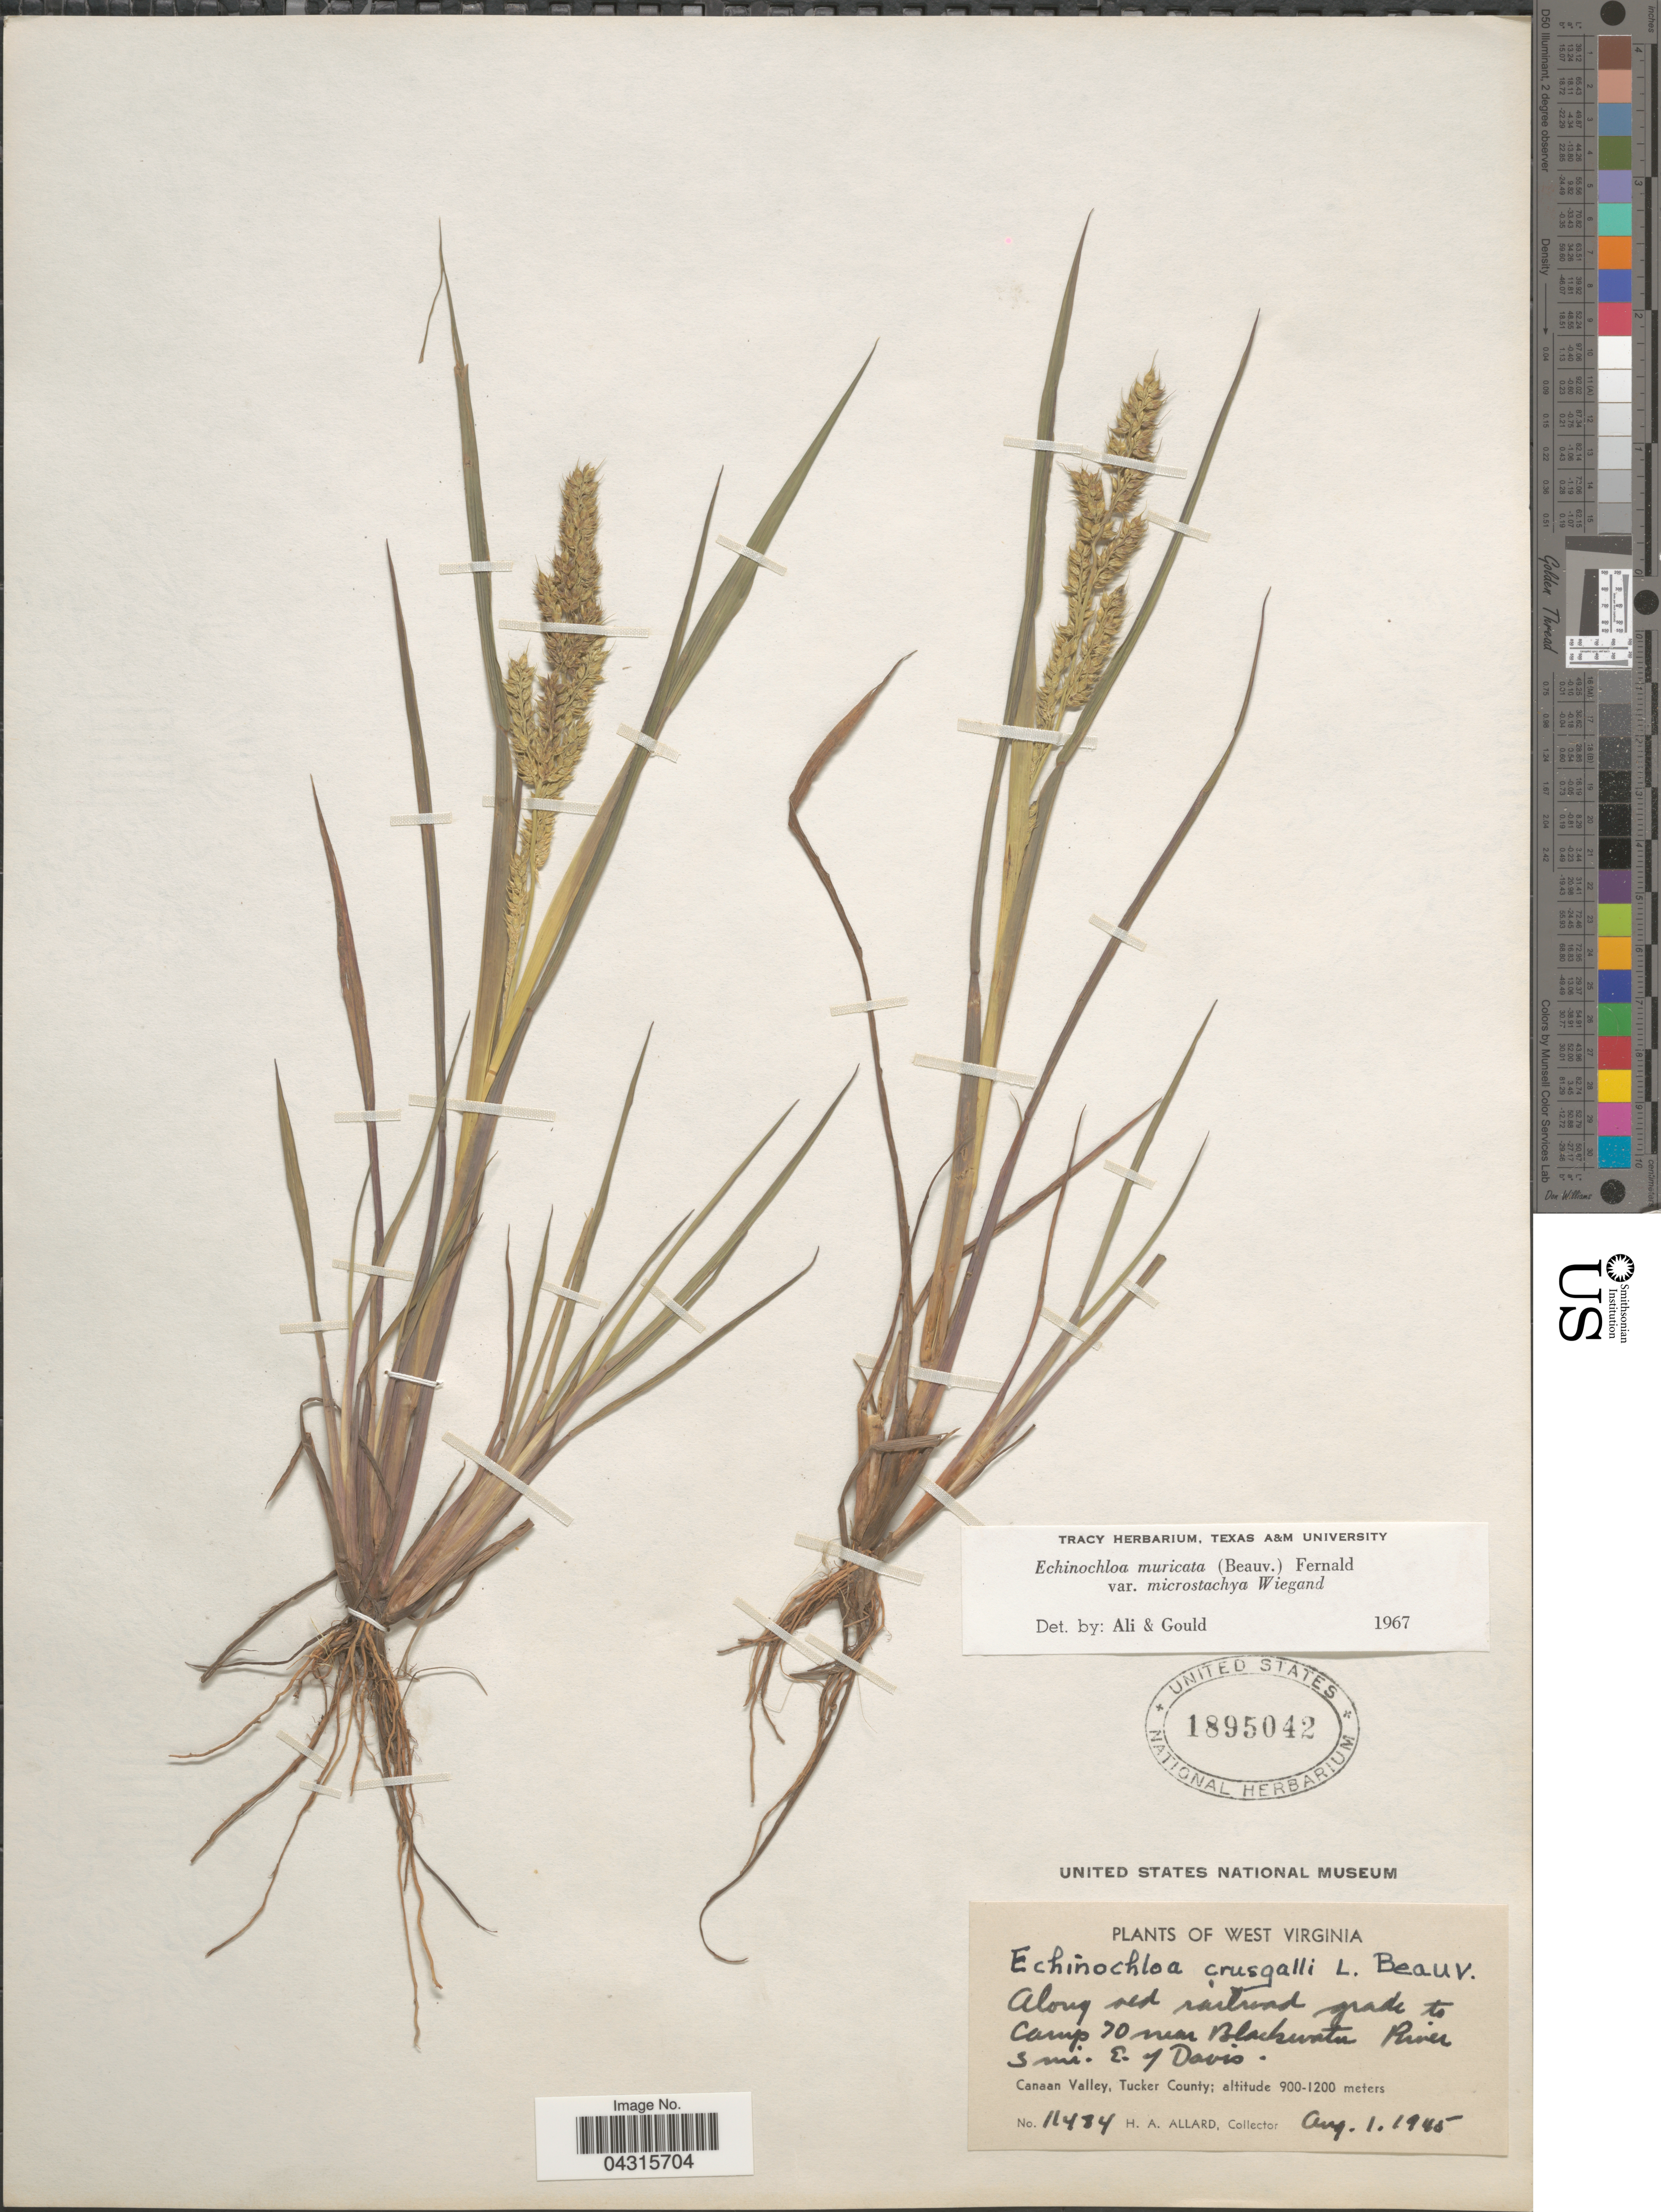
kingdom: Plantae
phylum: Tracheophyta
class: Liliopsida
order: Poales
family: Poaceae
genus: Echinochloa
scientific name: Echinochloa muricata var. microstachya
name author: Wiegand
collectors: H. A. Allard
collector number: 11484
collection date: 1945-08-01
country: United States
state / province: West Virginia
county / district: Tucker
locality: Along red railroad grade to Camp 70 near Blackwater River 3 mi. E. of Davis. Canaan Valley,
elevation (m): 900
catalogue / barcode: US 1895042